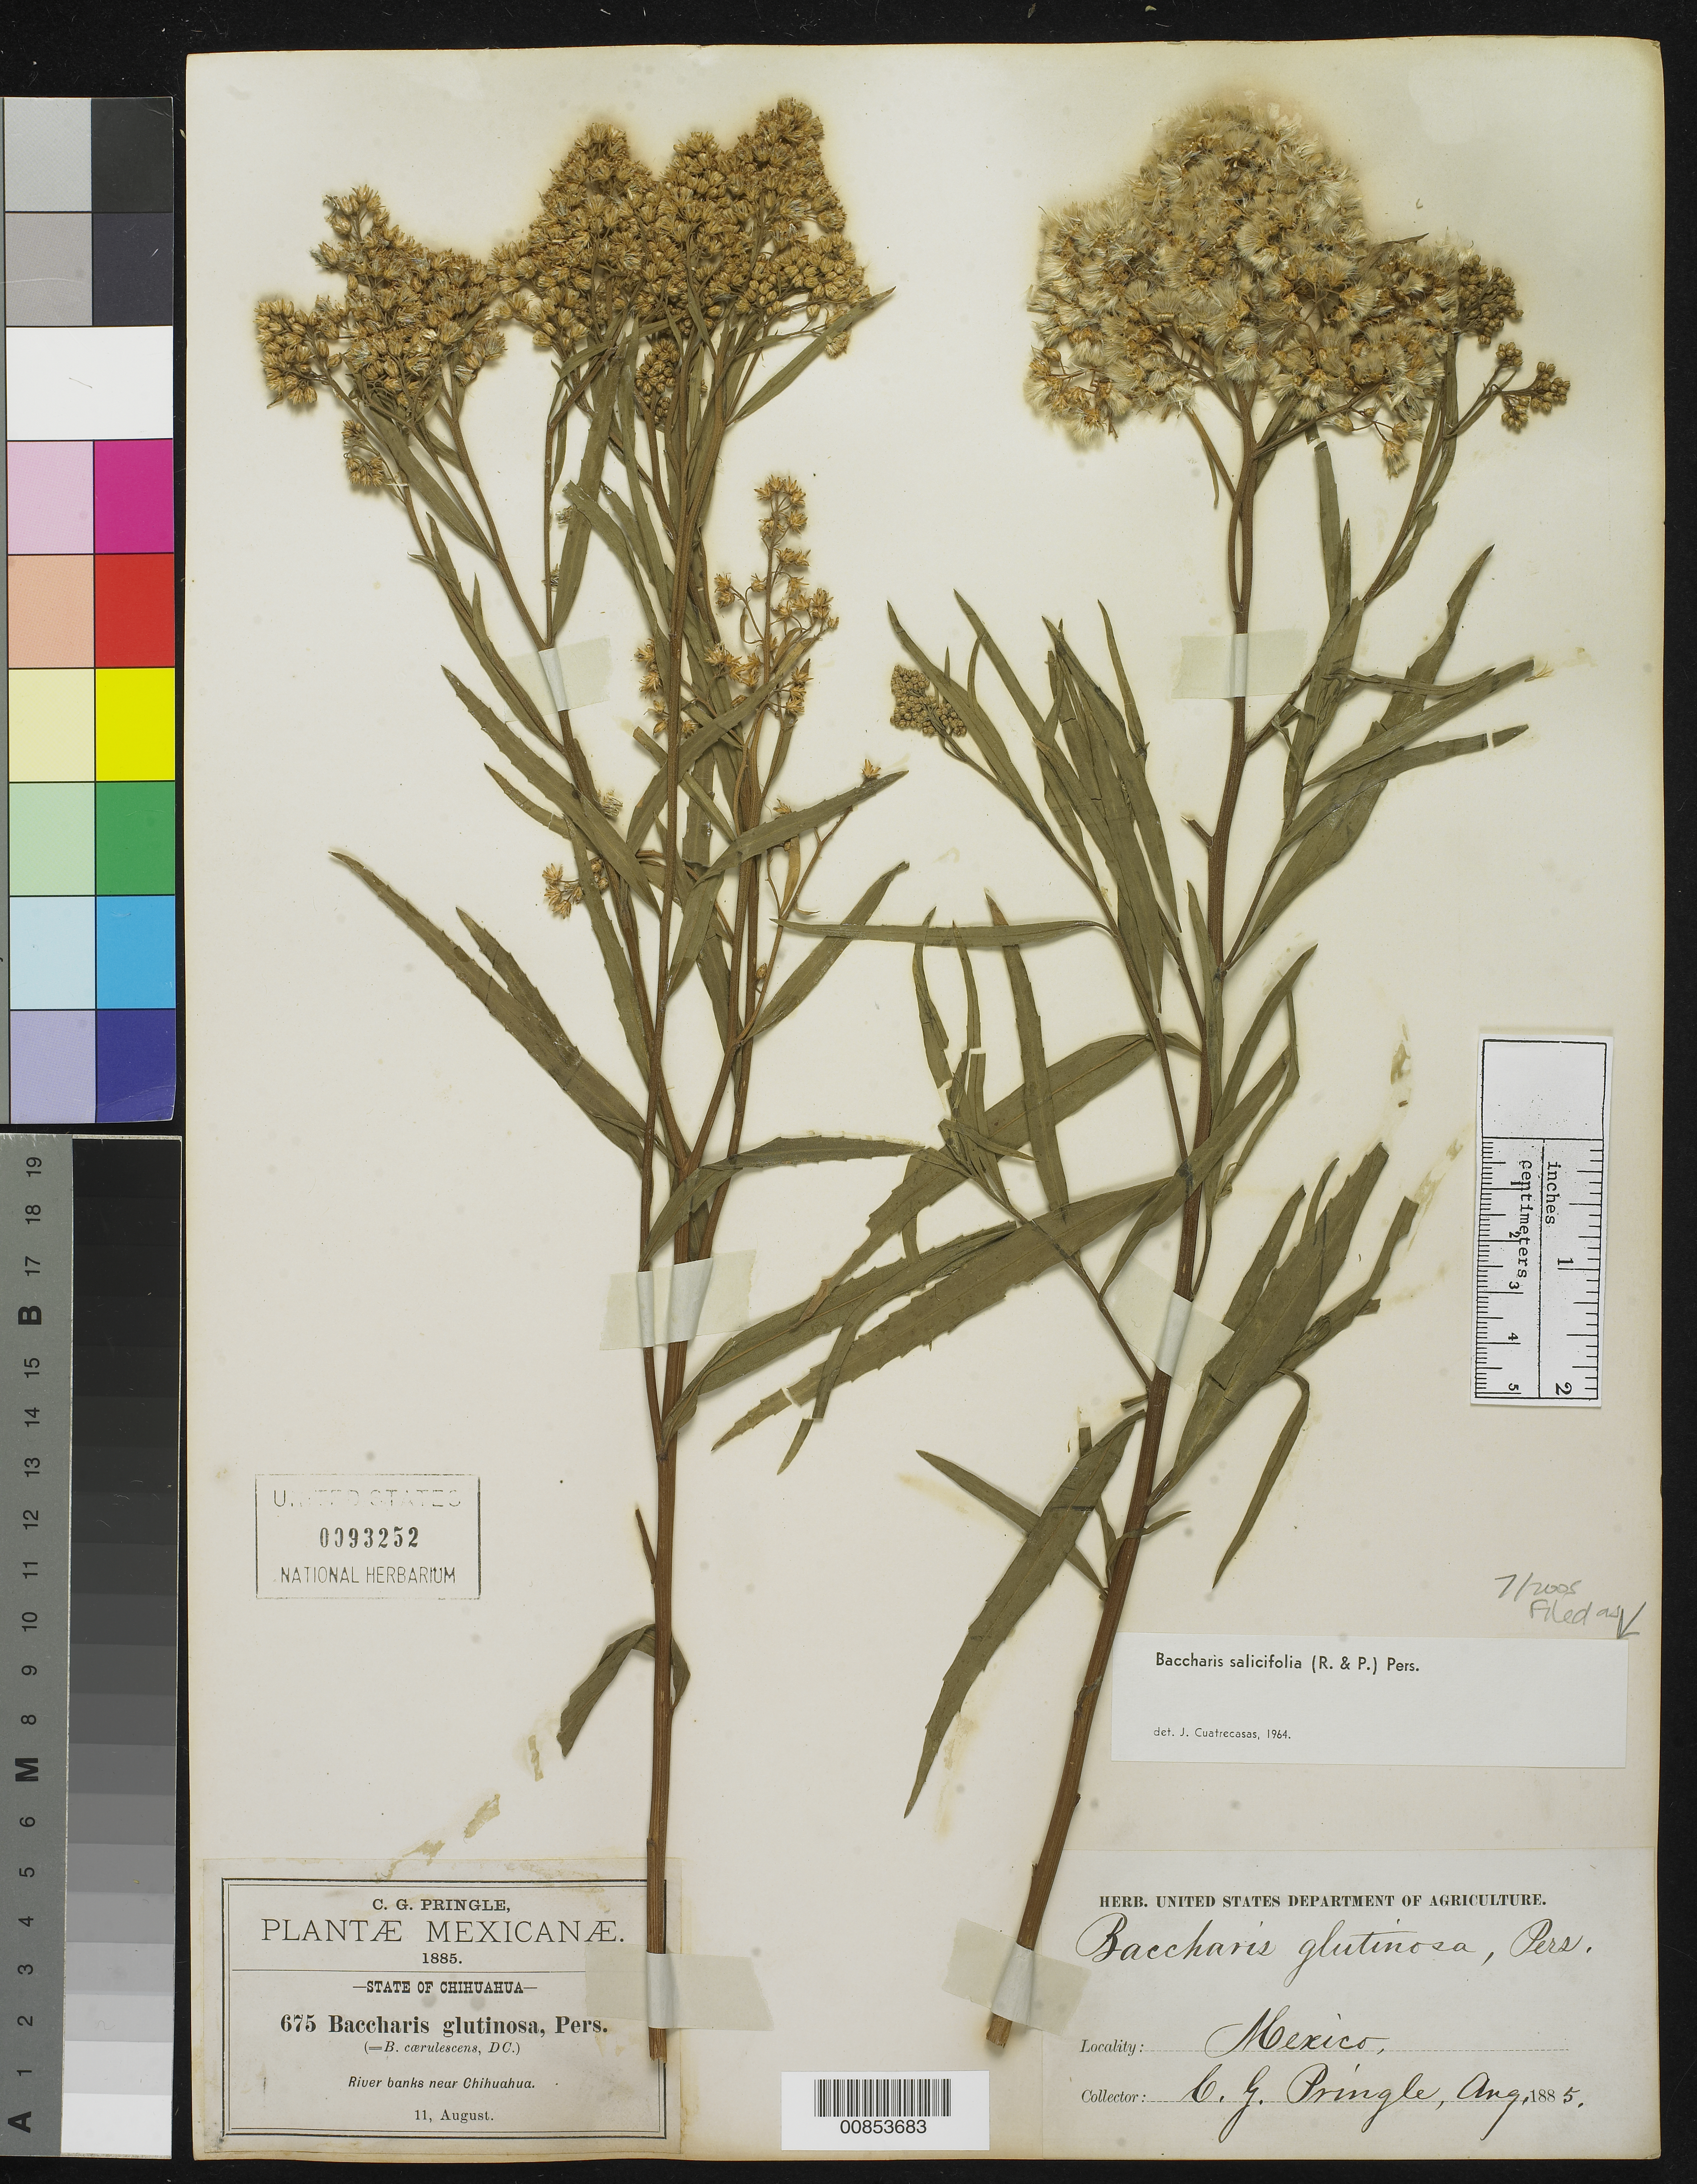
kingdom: Plantae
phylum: Tracheophyta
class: Magnoliopsida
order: Asterales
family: Asteraceae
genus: Baccharis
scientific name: Baccharis salicifolia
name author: (Ruiz & Pav.) Pers.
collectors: C. G. Pringle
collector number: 675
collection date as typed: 11 Aug 1885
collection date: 1885-08-11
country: Mexico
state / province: Chihuahua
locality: Near Chihuahua.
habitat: River banks.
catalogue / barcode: US 93252